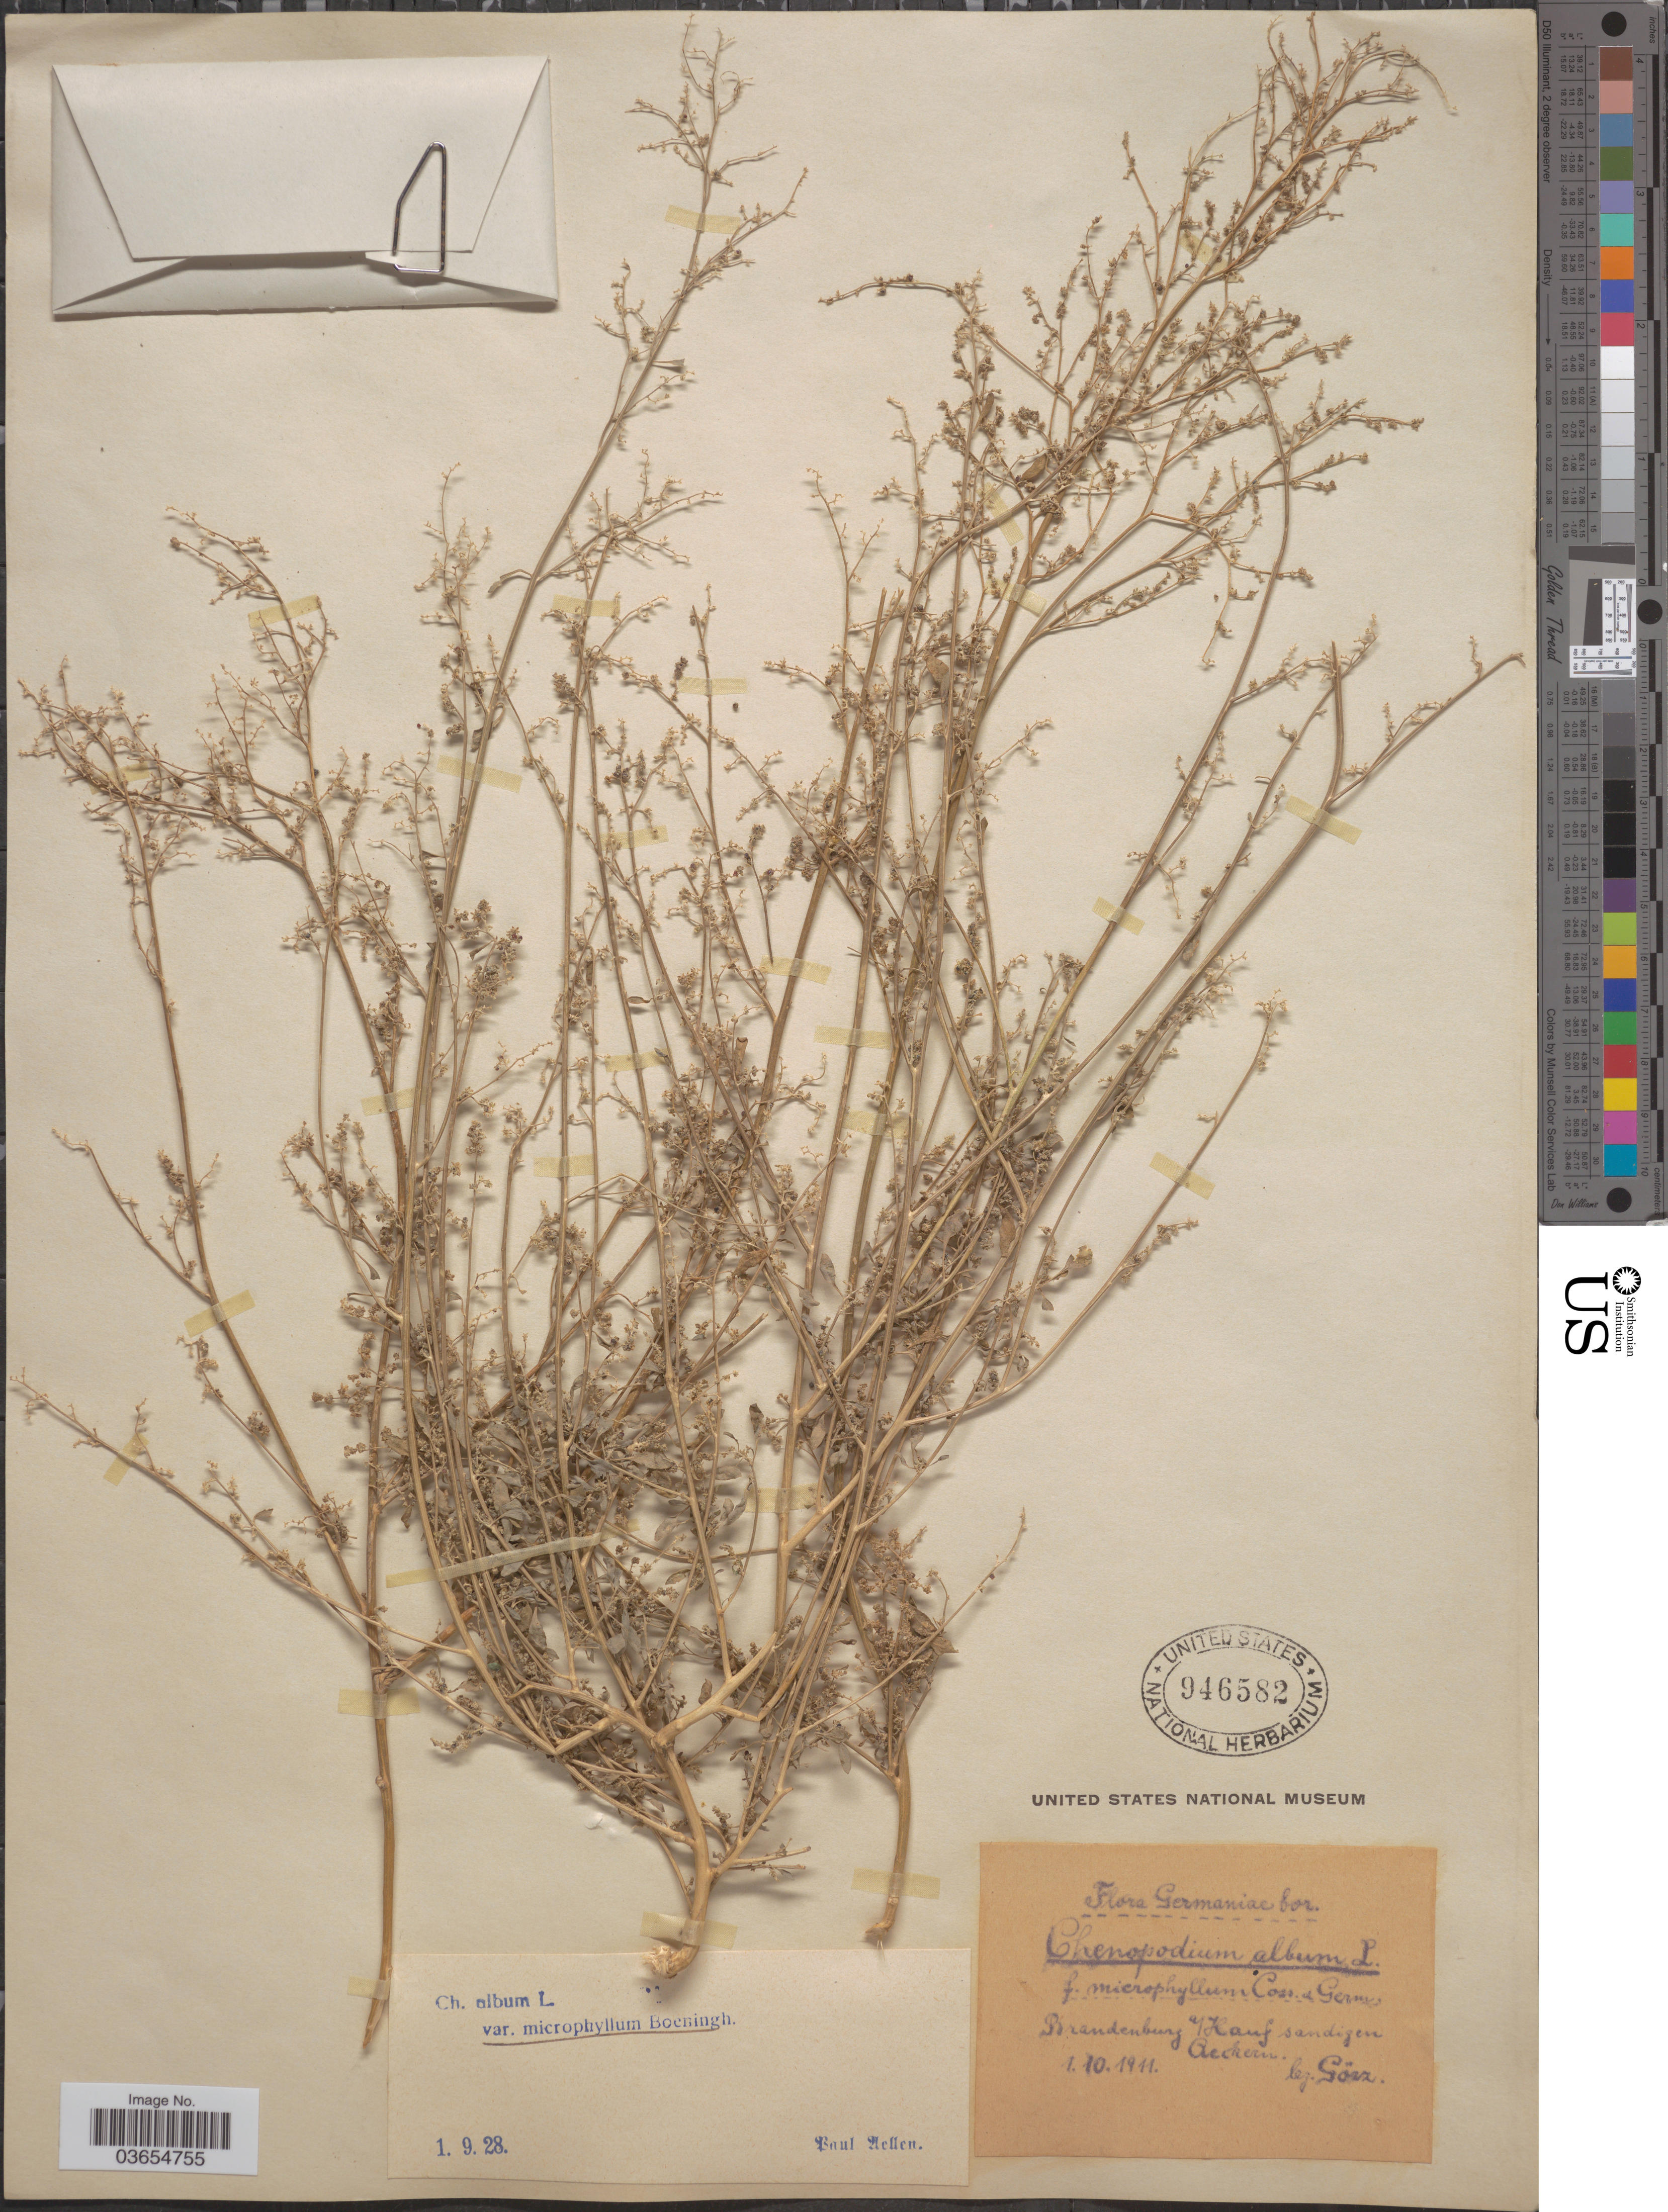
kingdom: Plantae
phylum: Tracheophyta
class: Magnoliopsida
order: Caryophyllales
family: Amaranthaceae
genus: Chenopodium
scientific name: Chenopodium album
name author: L.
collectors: Gorz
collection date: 1911-10-01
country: Germany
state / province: Brandenburg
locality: Germaniae bor. Brandenburg a/ Hauf [interpreted] sandigen Aeckern.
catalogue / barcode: US 946582